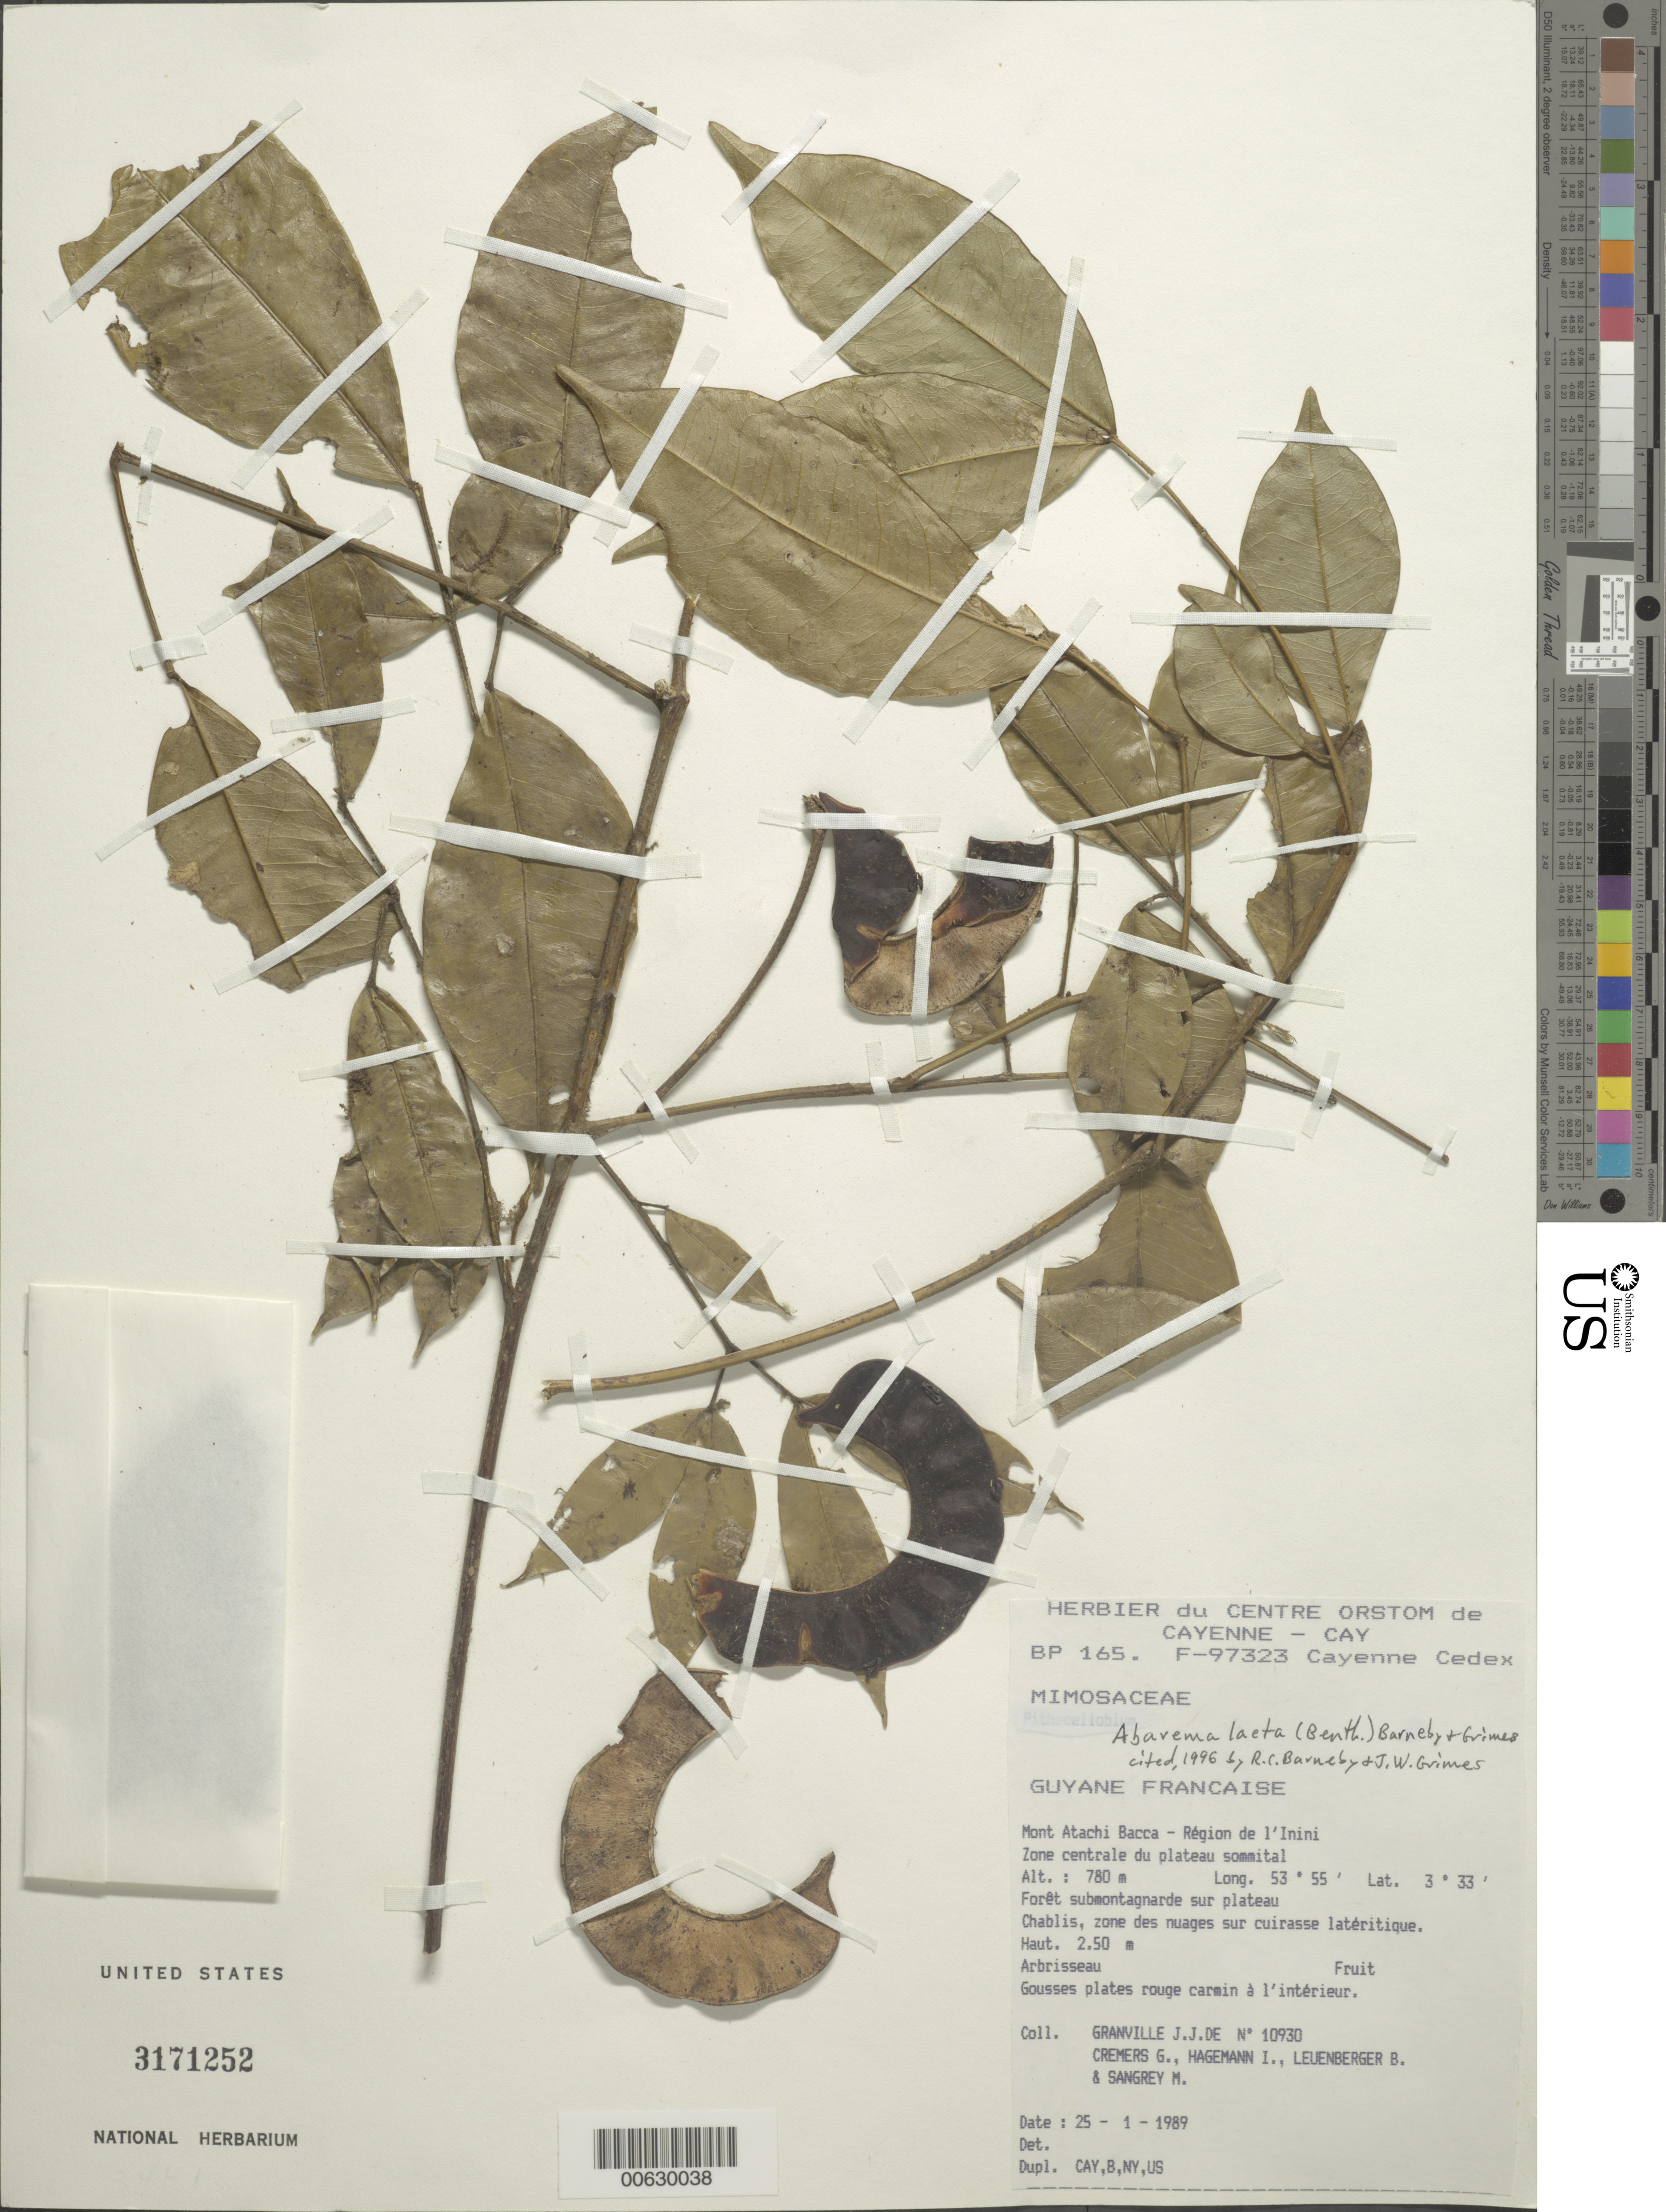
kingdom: Plantae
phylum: Tracheophyta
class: Magnoliopsida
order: Fabales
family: Fabaceae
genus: Abarema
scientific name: Abarema laeta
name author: (Benth.) Barneby & J.W. Grimes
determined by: Barneby, R. C.; Grimes, J. W.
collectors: J.-J. de Granville, G. Cremers, J. Hagemann, B. E. Leuenberger & M. S. Sangrey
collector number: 10930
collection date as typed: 25-Jan-89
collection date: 1989-01-25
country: French Guiana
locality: Mont Atachi Bacca, région de l'Inini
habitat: Submontane forest, on plateau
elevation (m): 780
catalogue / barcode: US 3171252